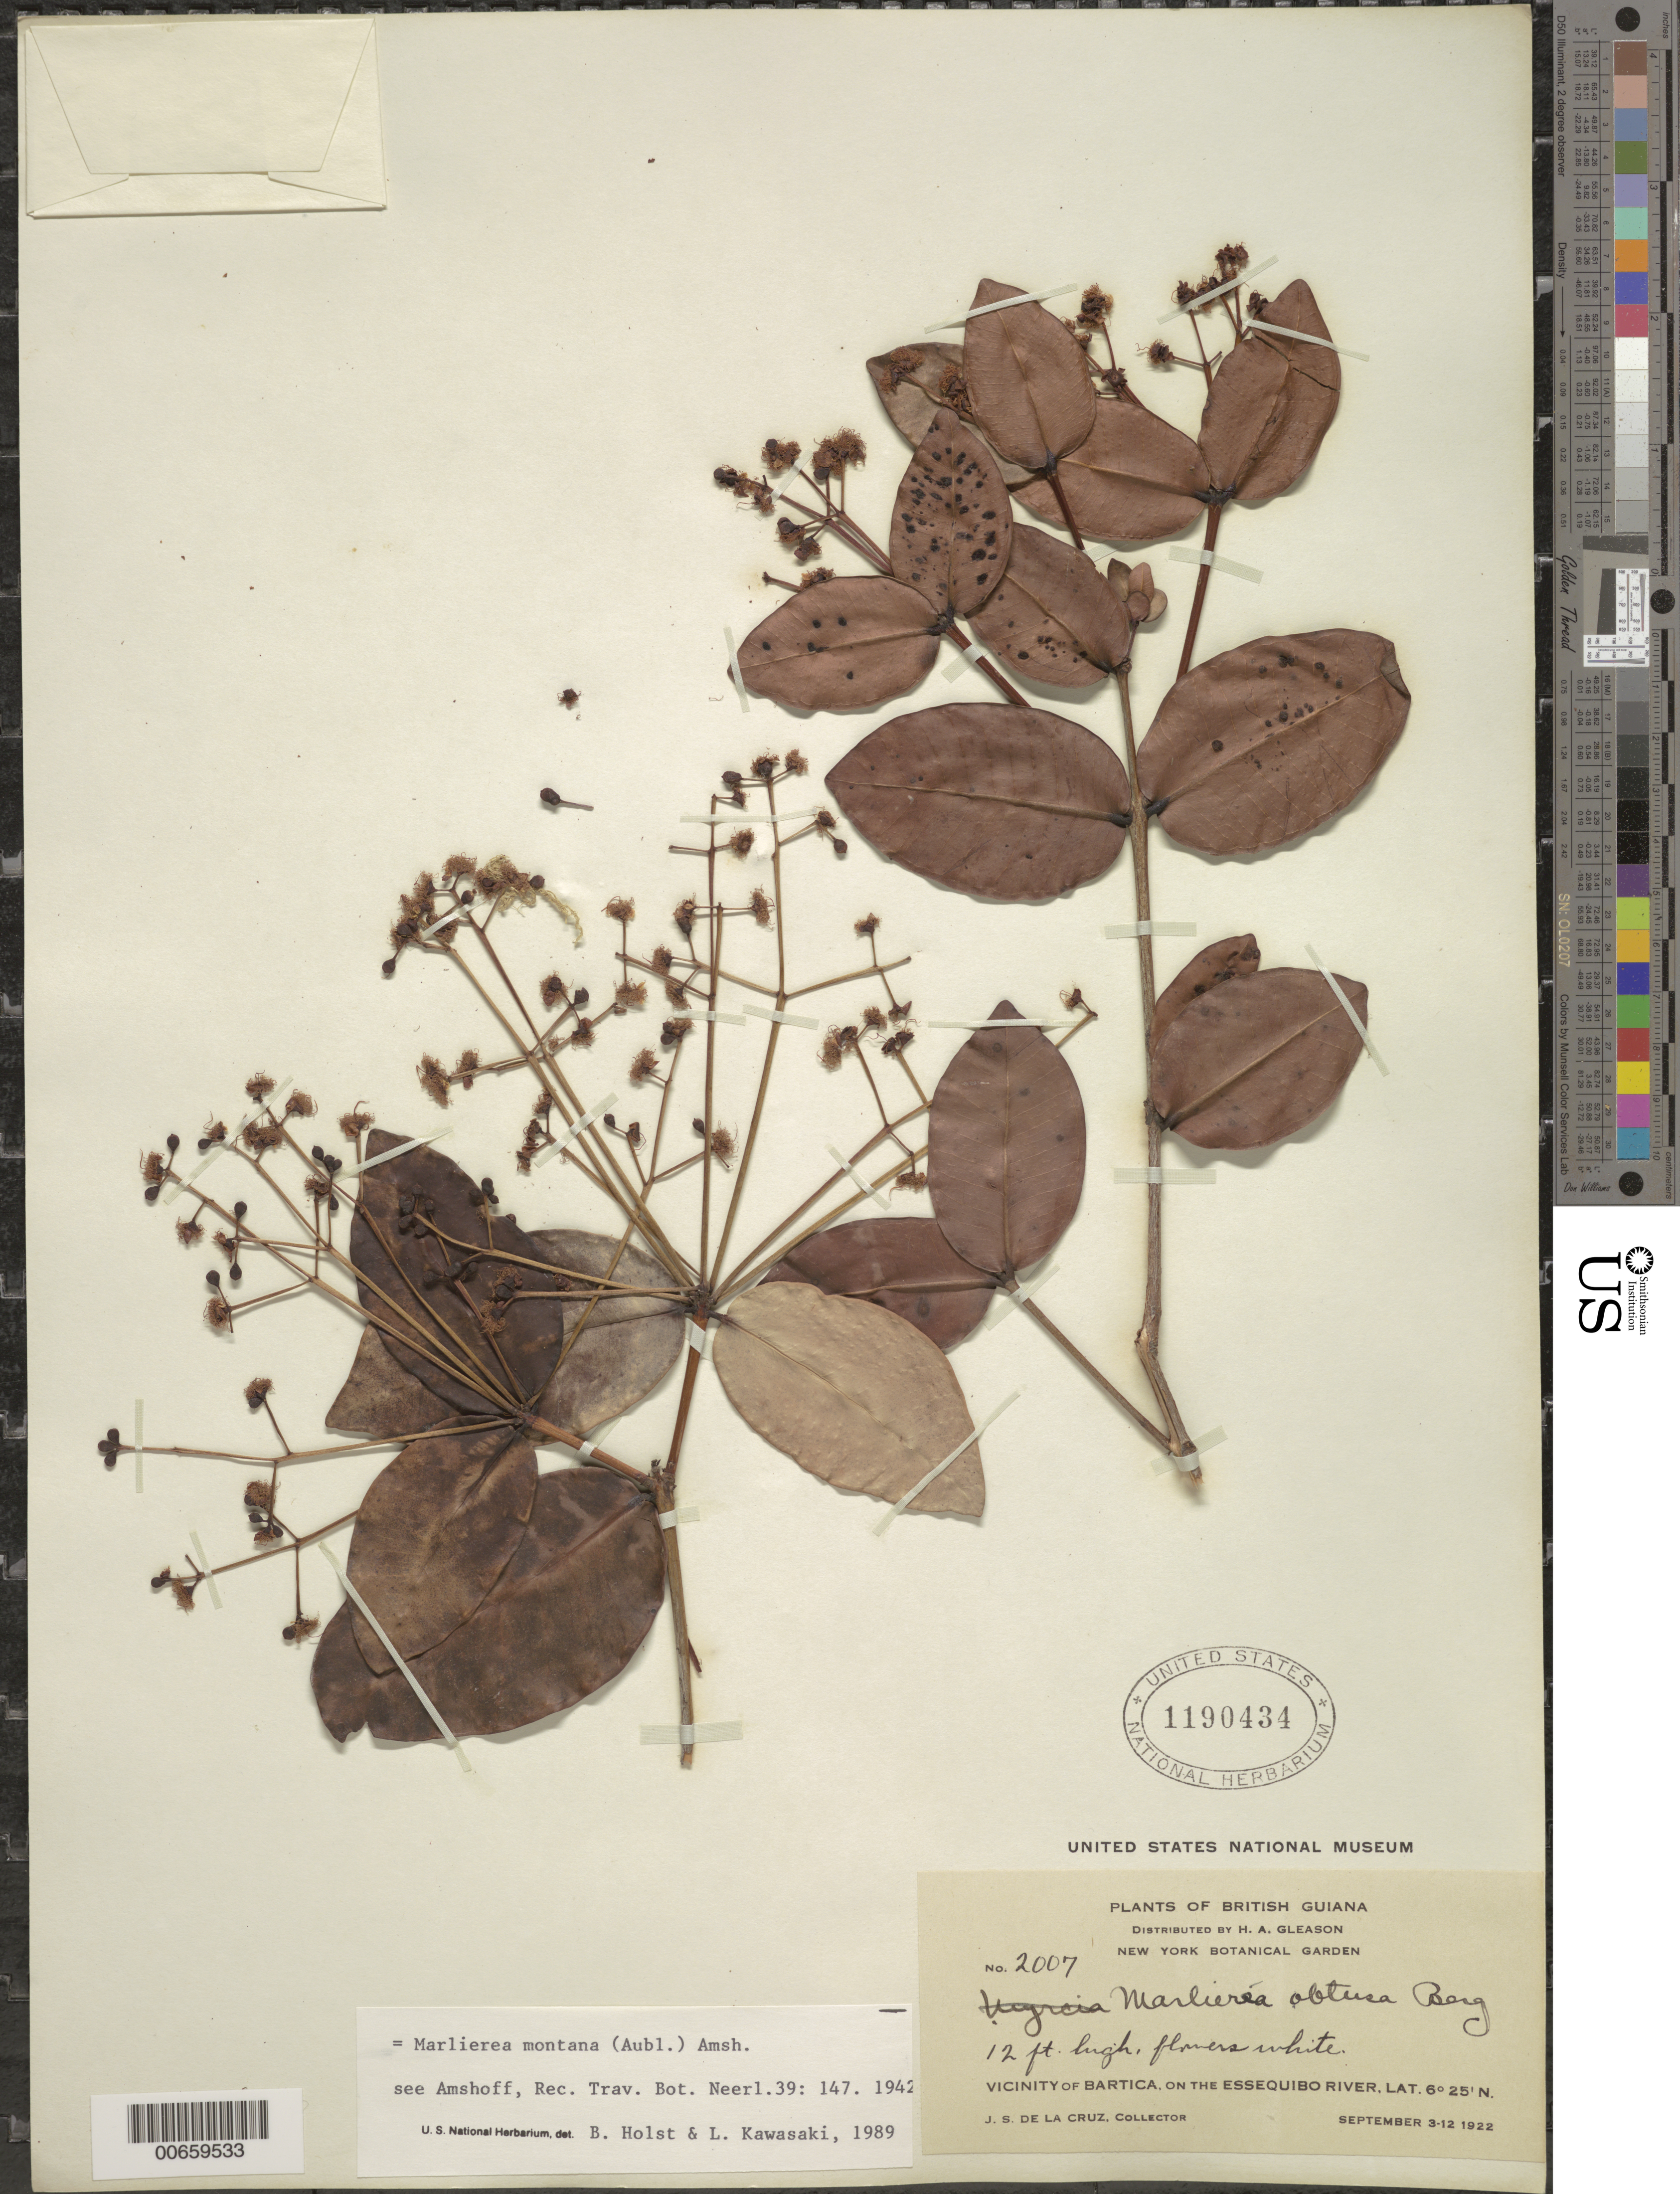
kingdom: Plantae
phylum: Tracheophyta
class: Magnoliopsida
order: Myrtales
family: Myrtaceae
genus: Myrcia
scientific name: Myrcia neomontana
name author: E. Lucas & C.E. Wilson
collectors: J. S. de la Cruz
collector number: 2007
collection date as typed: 3-Sep-22 to 12-Sep-22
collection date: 1922-09-03/1922-09-12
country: Guyana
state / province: Cuyuni-Mazaruni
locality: Bartica, vic., on the Essequibo River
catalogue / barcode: US 1190434